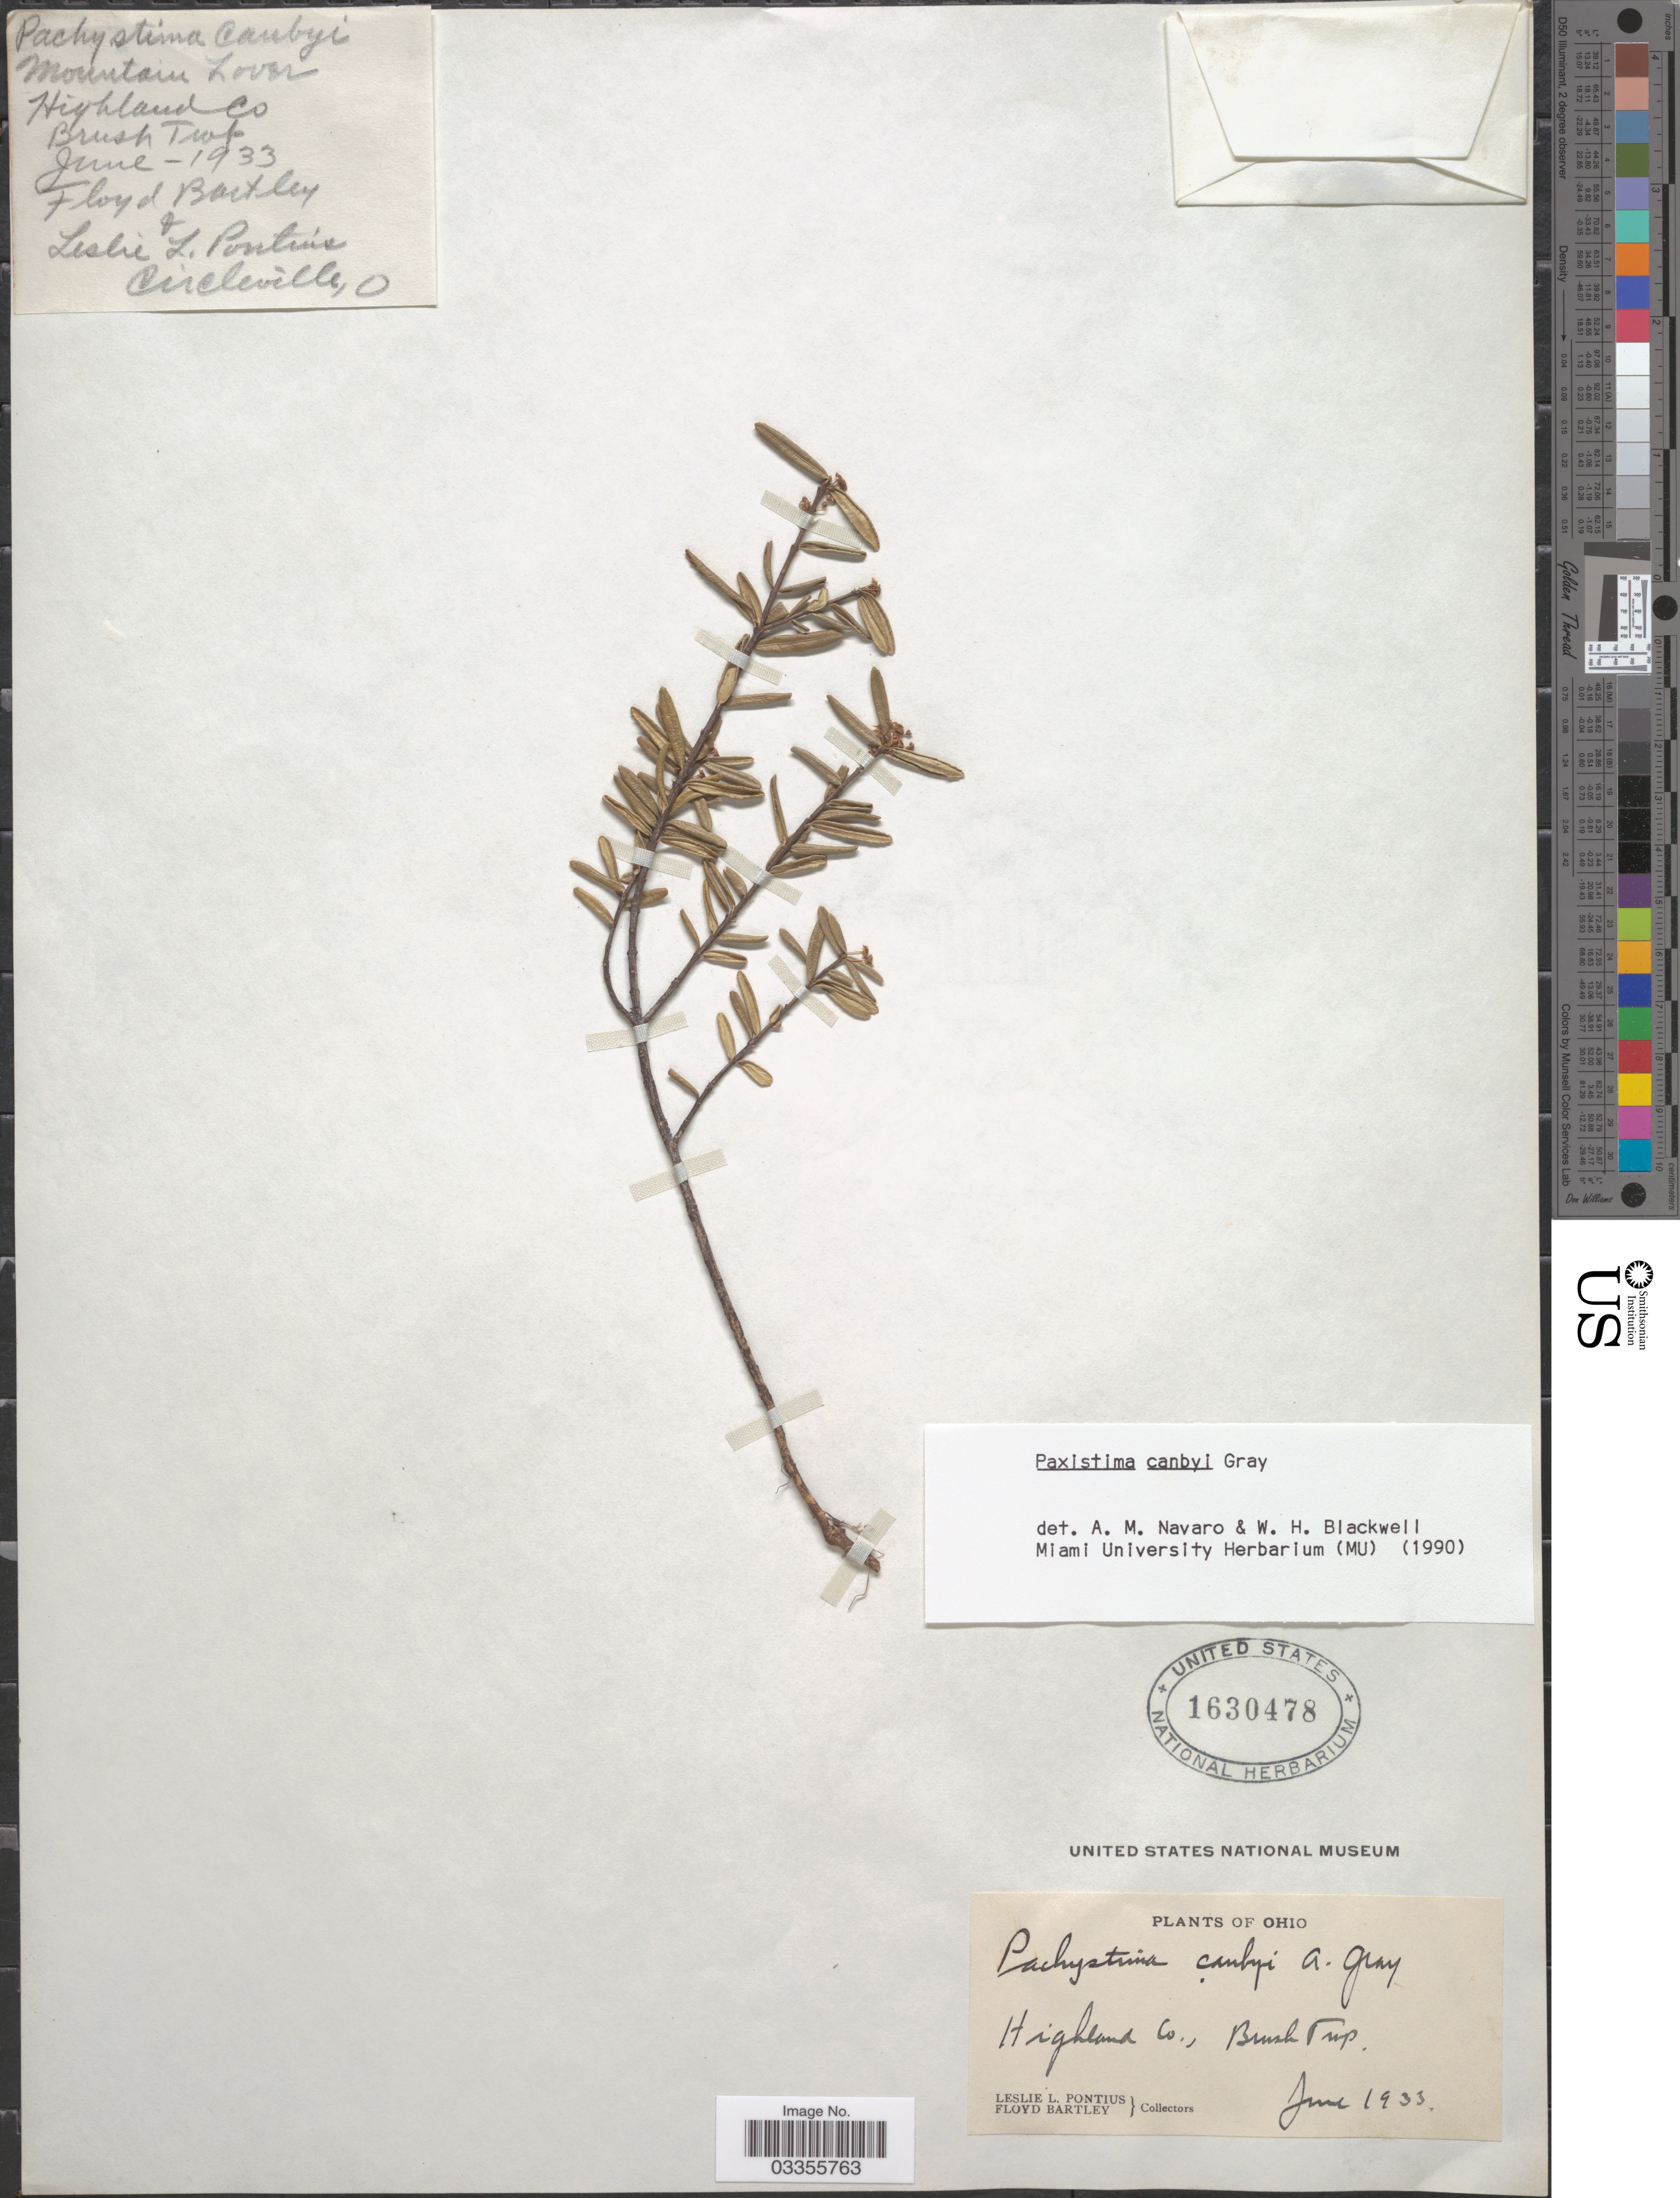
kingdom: Plantae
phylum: Tracheophyta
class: Magnoliopsida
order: Celastrales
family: Celastraceae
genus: Paxistima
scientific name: Paxistima canbyi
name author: A. Gray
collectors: L. Pontius & F. Bartley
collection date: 1933-06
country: United States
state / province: Ohio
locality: Highland co., Bush Twp. Circleville [unsure placement].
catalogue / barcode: US 1630478